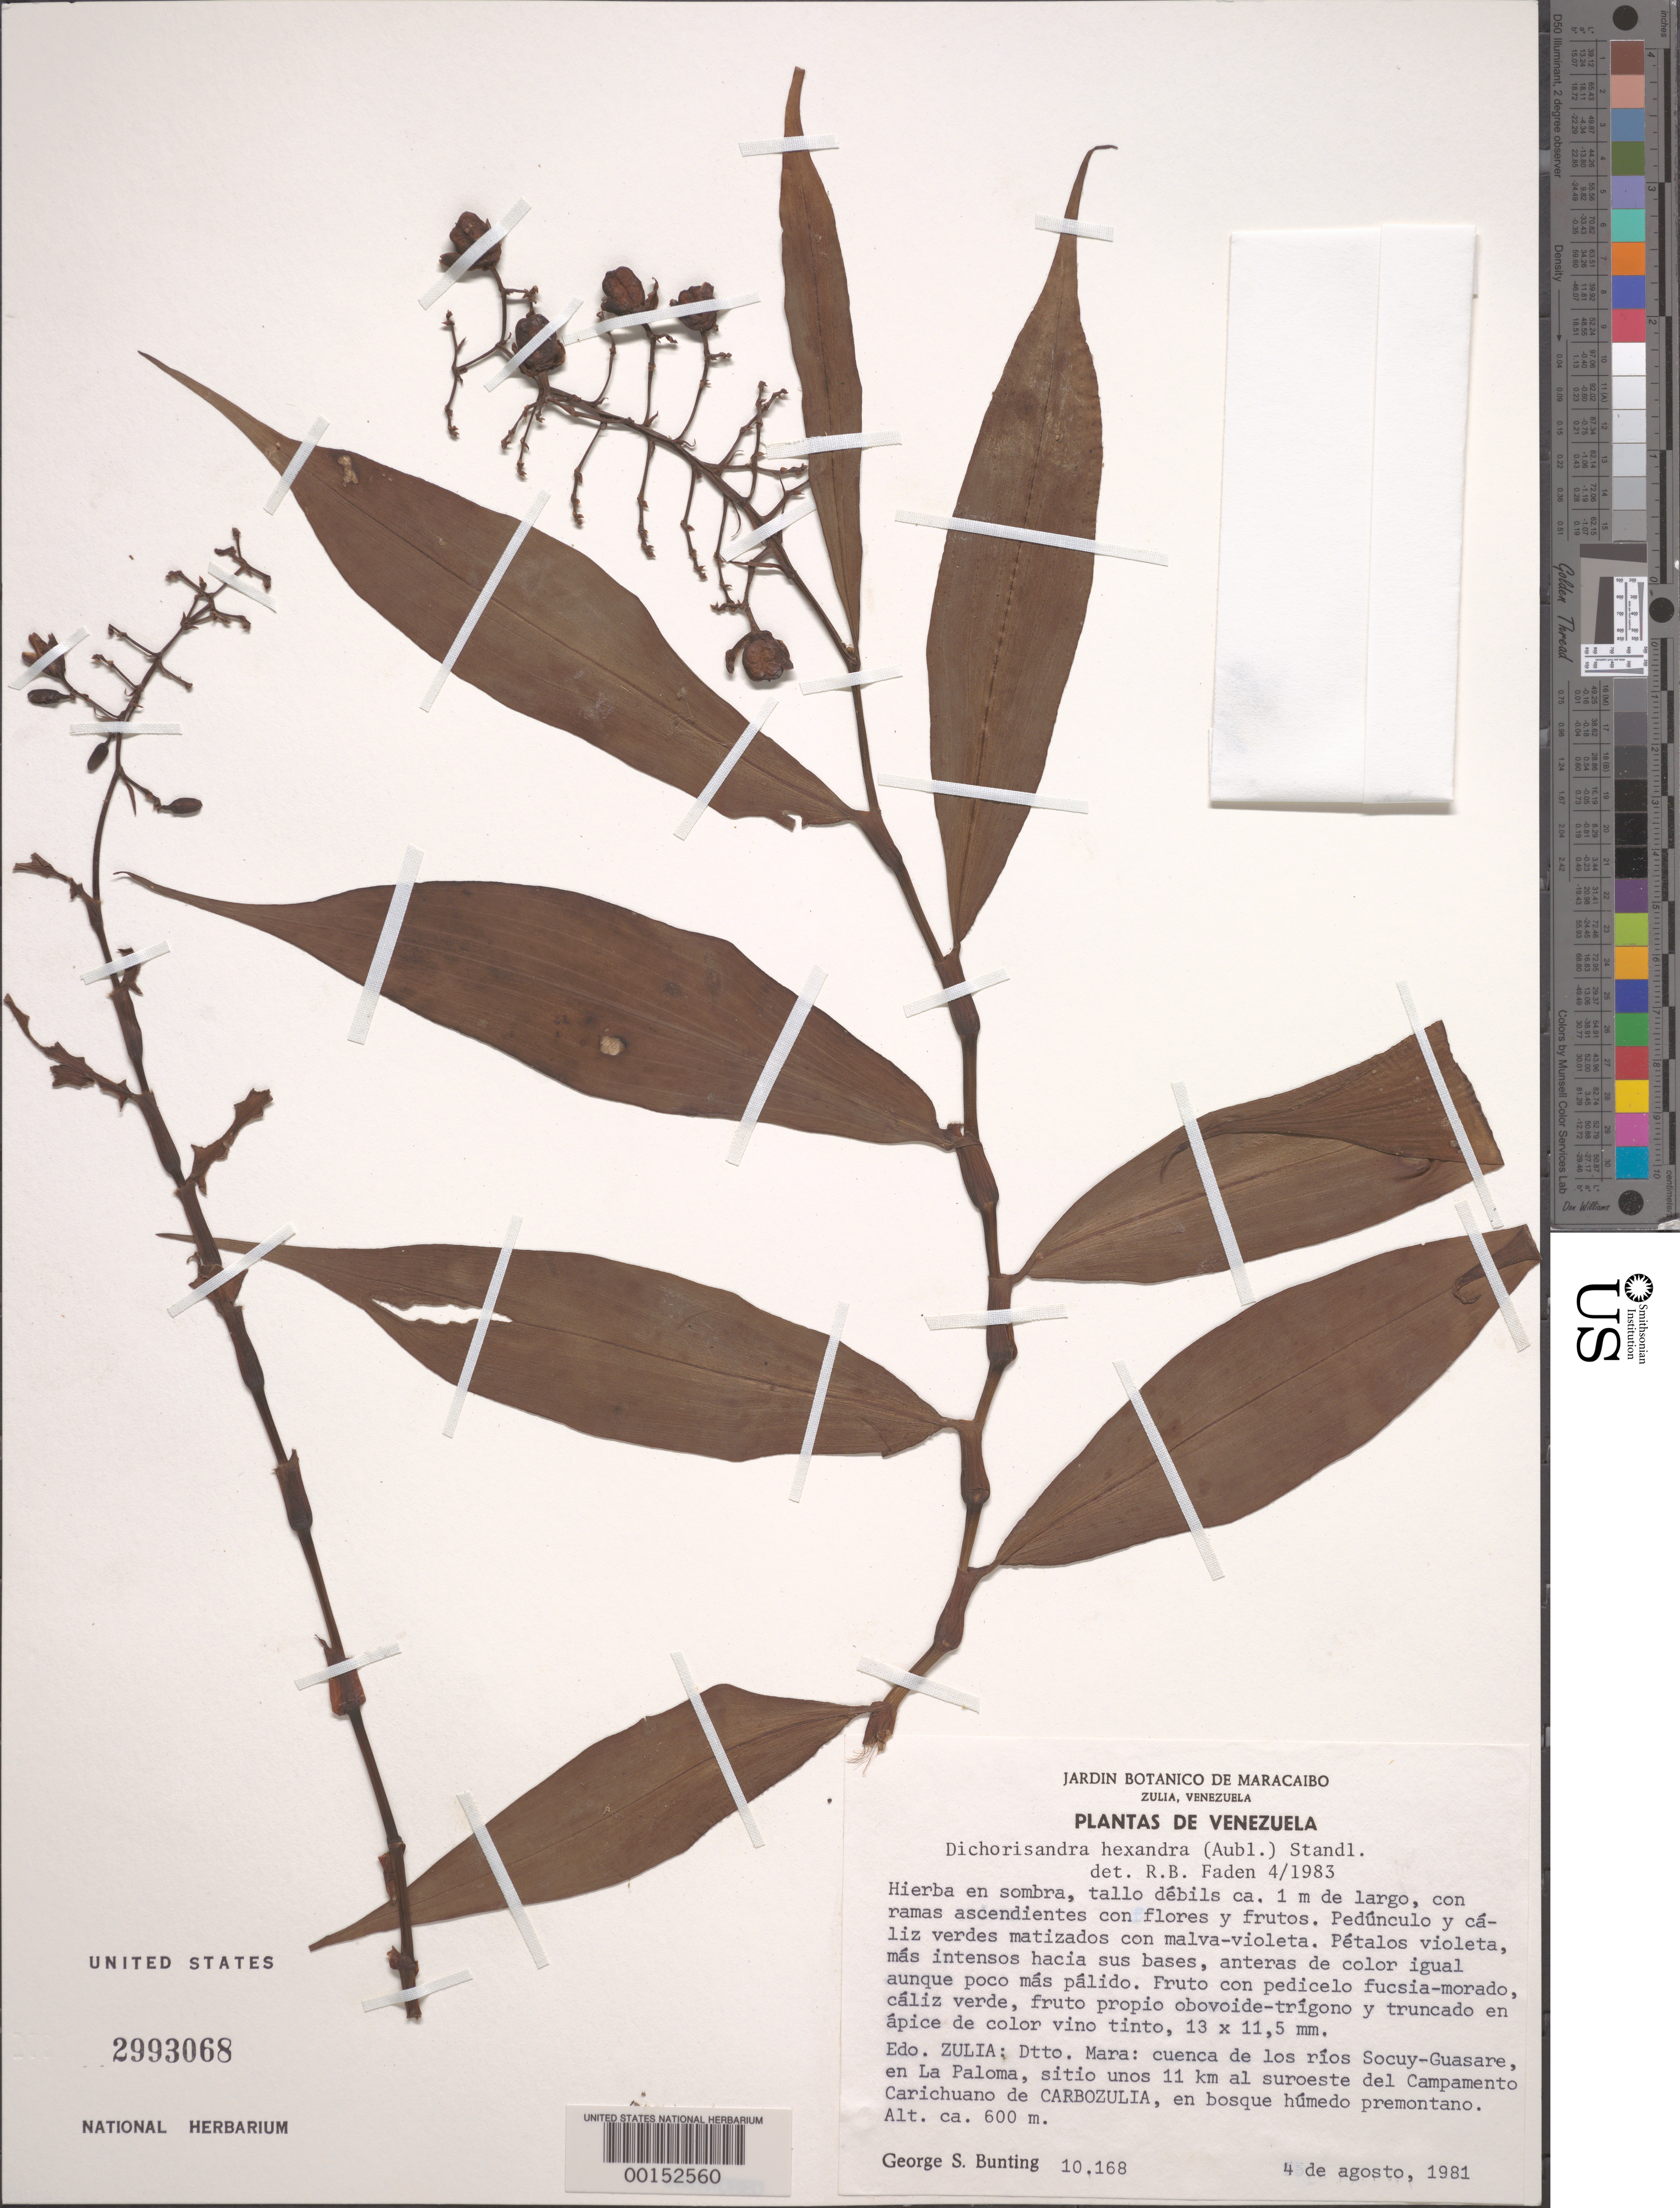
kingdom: Plantae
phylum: Tracheophyta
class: Liliopsida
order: Commelinales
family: Commelinaceae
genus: Dichorisandra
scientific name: Dichorisandra hexandra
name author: (Aubl.) Standl.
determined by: Faden, Robert B., (US), Smithsonian Institution - National Museum of Natural History (UNITED STATES)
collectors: R. Hayward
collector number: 10.168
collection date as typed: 04 Aug 1981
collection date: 1981-08-04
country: Venezuela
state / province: Zulia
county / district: Mara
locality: Confluence of rios socuy-guasare and la paloma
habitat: Moist forest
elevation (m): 600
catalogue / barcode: US 2993068